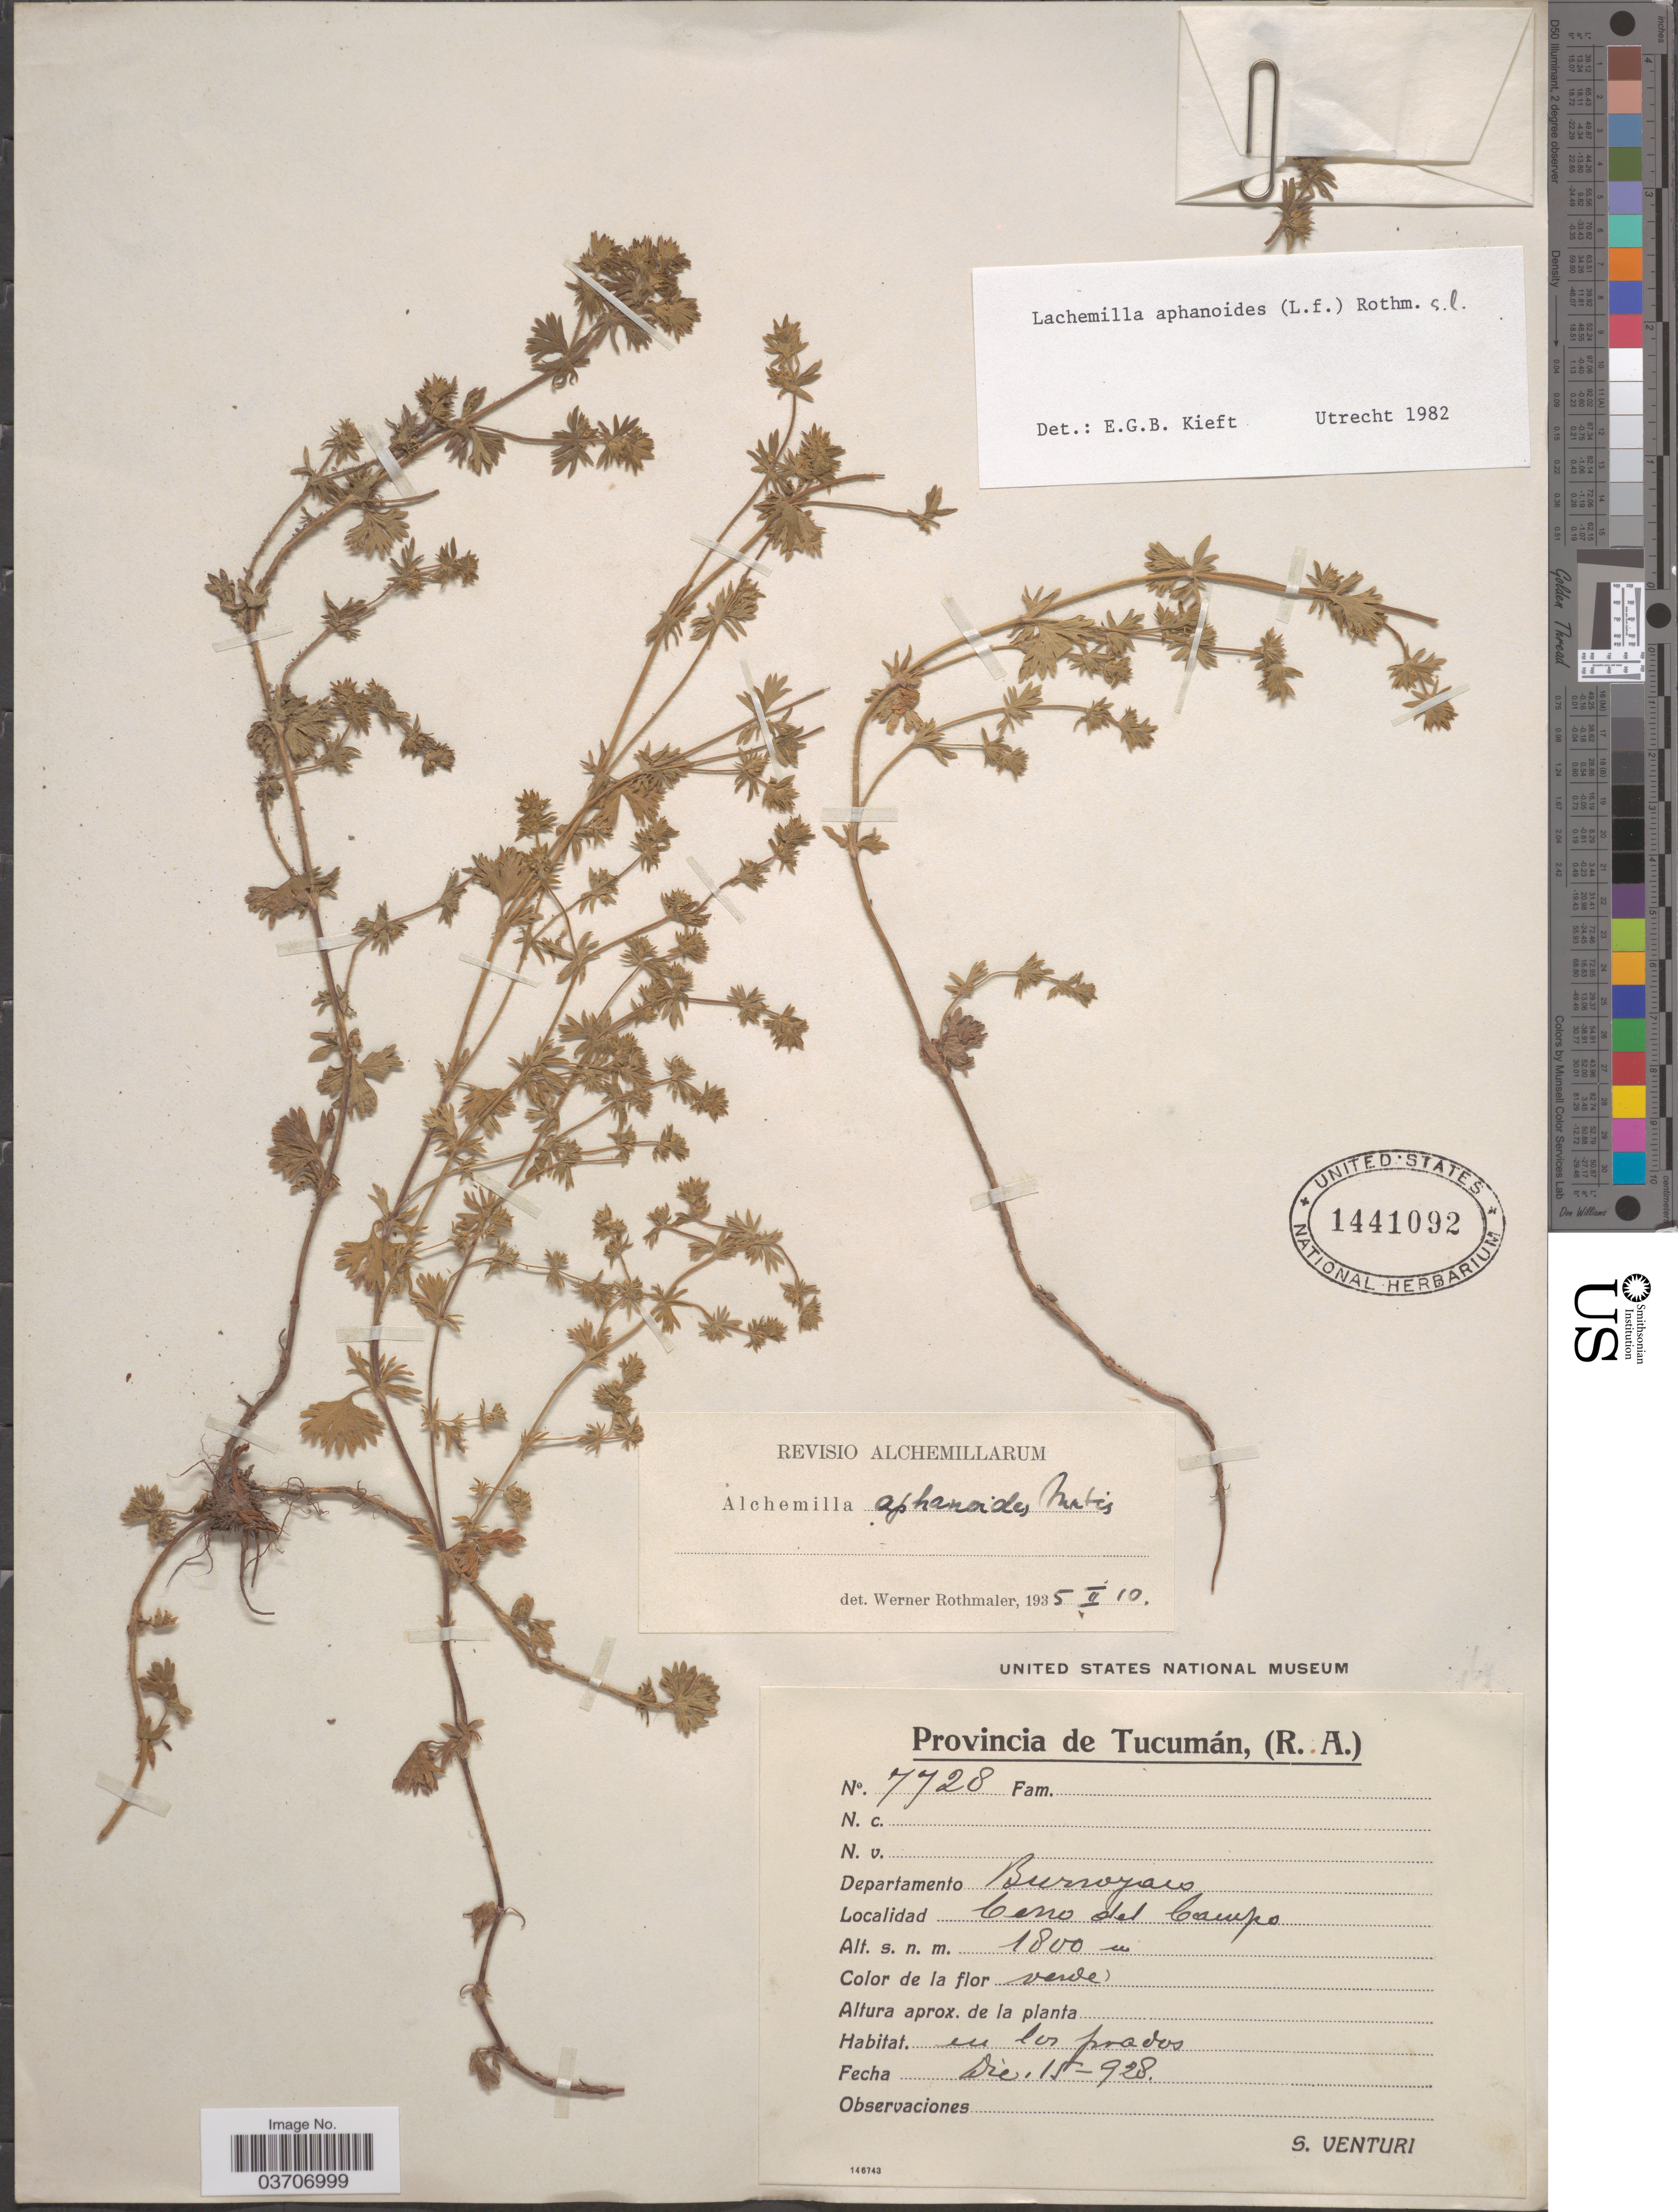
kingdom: Plantae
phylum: Tracheophyta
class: Magnoliopsida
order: Rosales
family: Rosaceae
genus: Lachemilla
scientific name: Lachemilla aphanoides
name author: (Mutis ex L. f.) Rothm.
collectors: S. Venturi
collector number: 7728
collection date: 1928-12-15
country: Argentina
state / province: Tucuman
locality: Departamento Burruyacú. Cerro del Campo.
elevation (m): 1800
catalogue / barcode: US 1441092